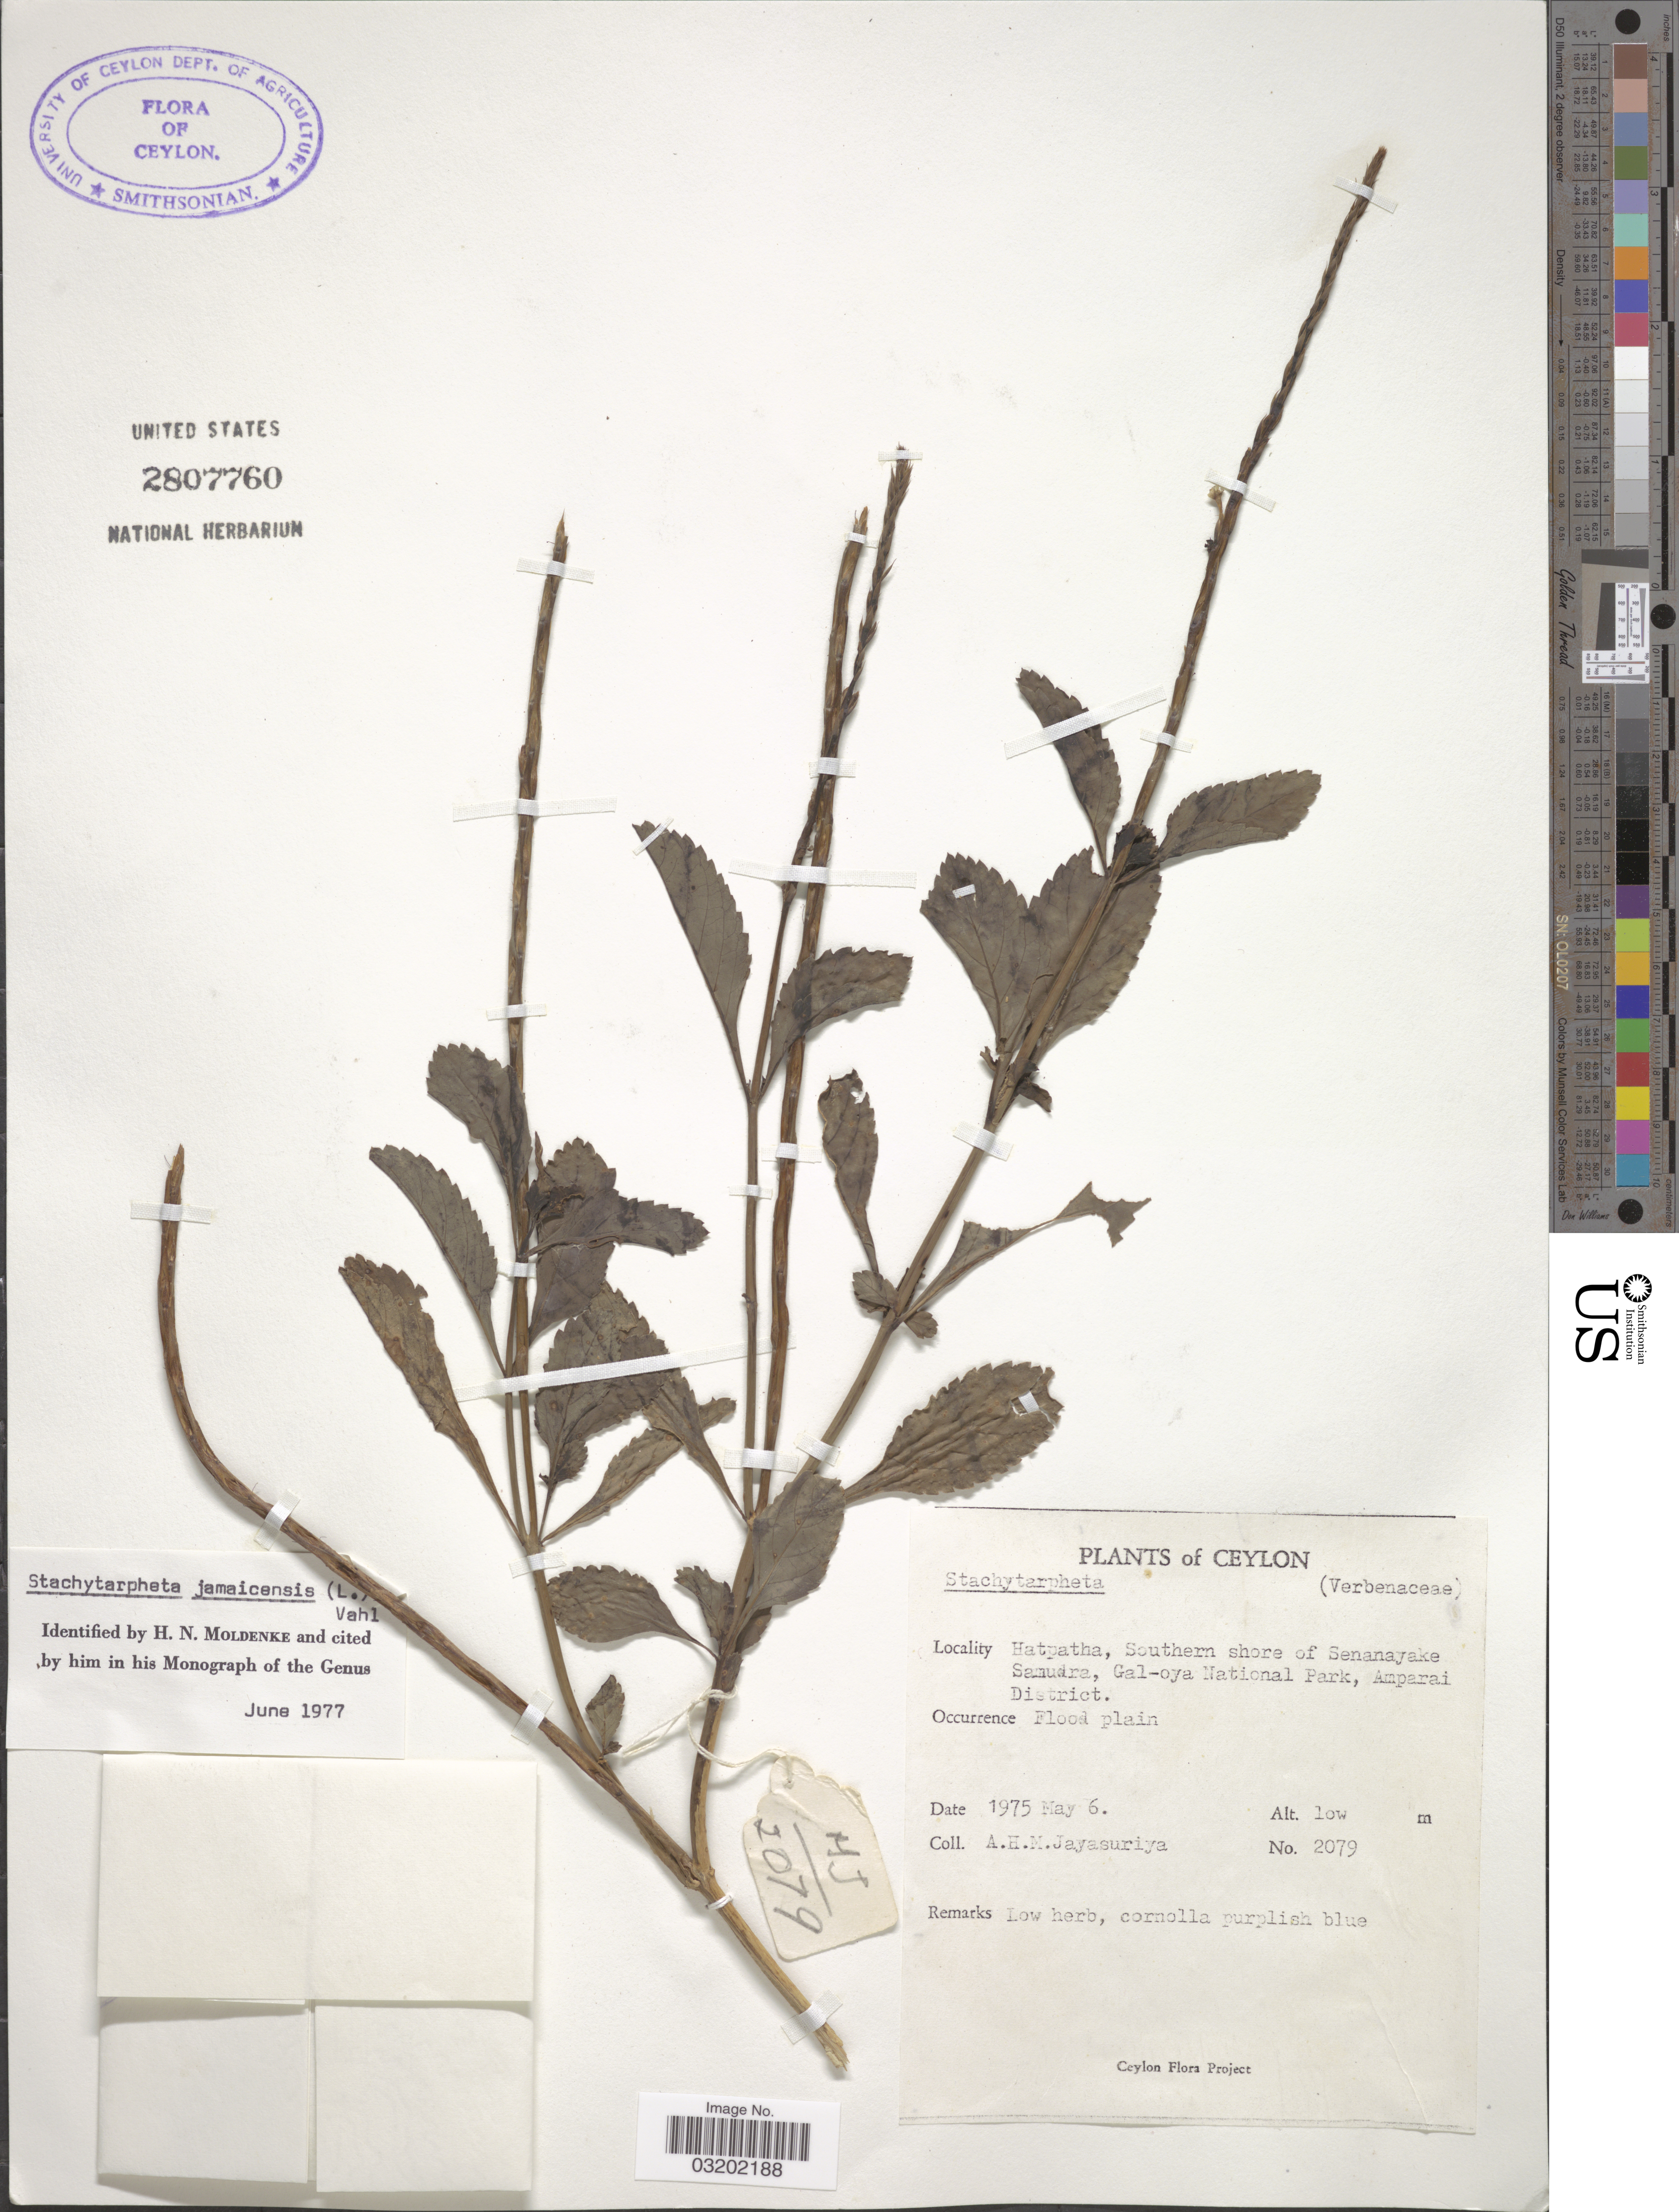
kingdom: Plantae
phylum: Tracheophyta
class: Magnoliopsida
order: Lamiales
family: Verbenaceae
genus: Stachytarpheta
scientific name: Stachytarpheta jamaicensis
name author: (L.) Vahl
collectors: A. H. Jayasuriya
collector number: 2079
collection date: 1975-05-06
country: Sri Lanka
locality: Ceylon. Hatpatha, Southern shore of Senanayake Samudra, Gal-oya National Park, Amparai District.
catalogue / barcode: US 2807760